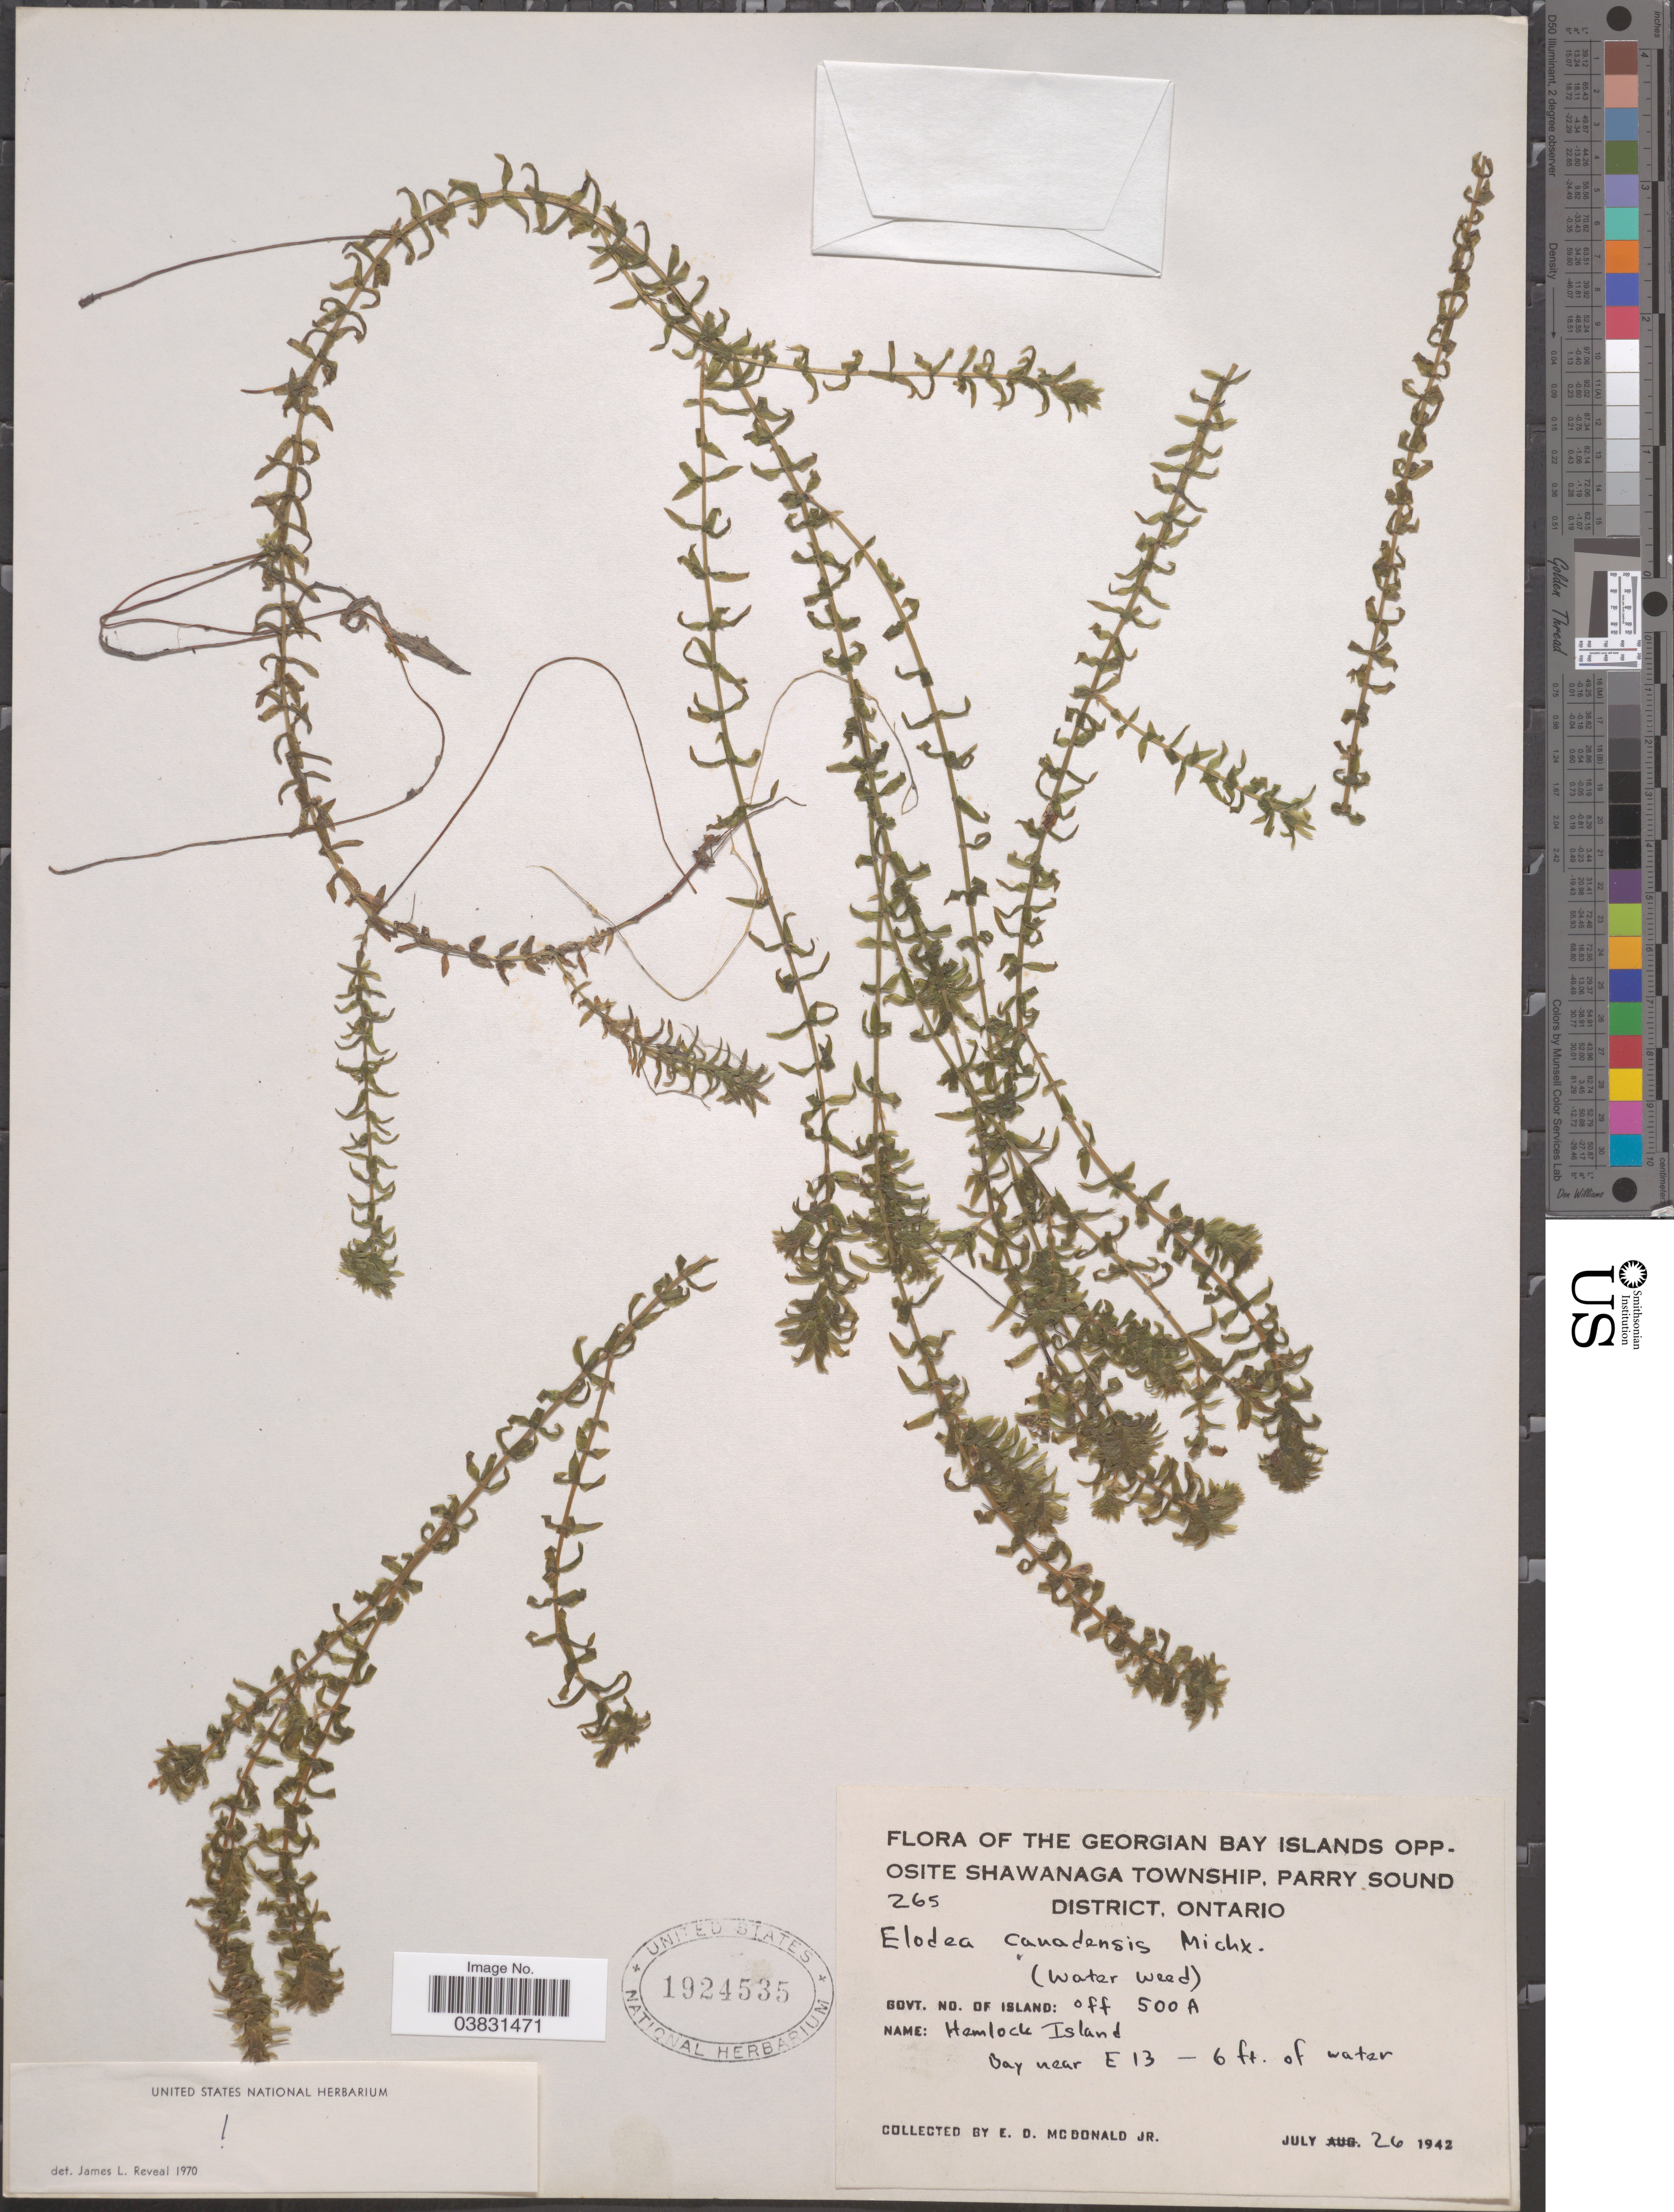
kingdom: Plantae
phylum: Tracheophyta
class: Liliopsida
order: Alismatales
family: Hydrocharitaceae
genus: Elodea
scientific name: Elodea canadensis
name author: Michx.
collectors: E. D. McDonald Jr.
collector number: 265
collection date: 1942-07-26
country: Canada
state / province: Ontario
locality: The Georgian Bay Islands opposite Shawanga Township, Parry Sound. District. Ontario. Govt. No. of Island: Hemlock Island. Bay near E 13 - 6 ft. of water.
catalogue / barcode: US 1924535